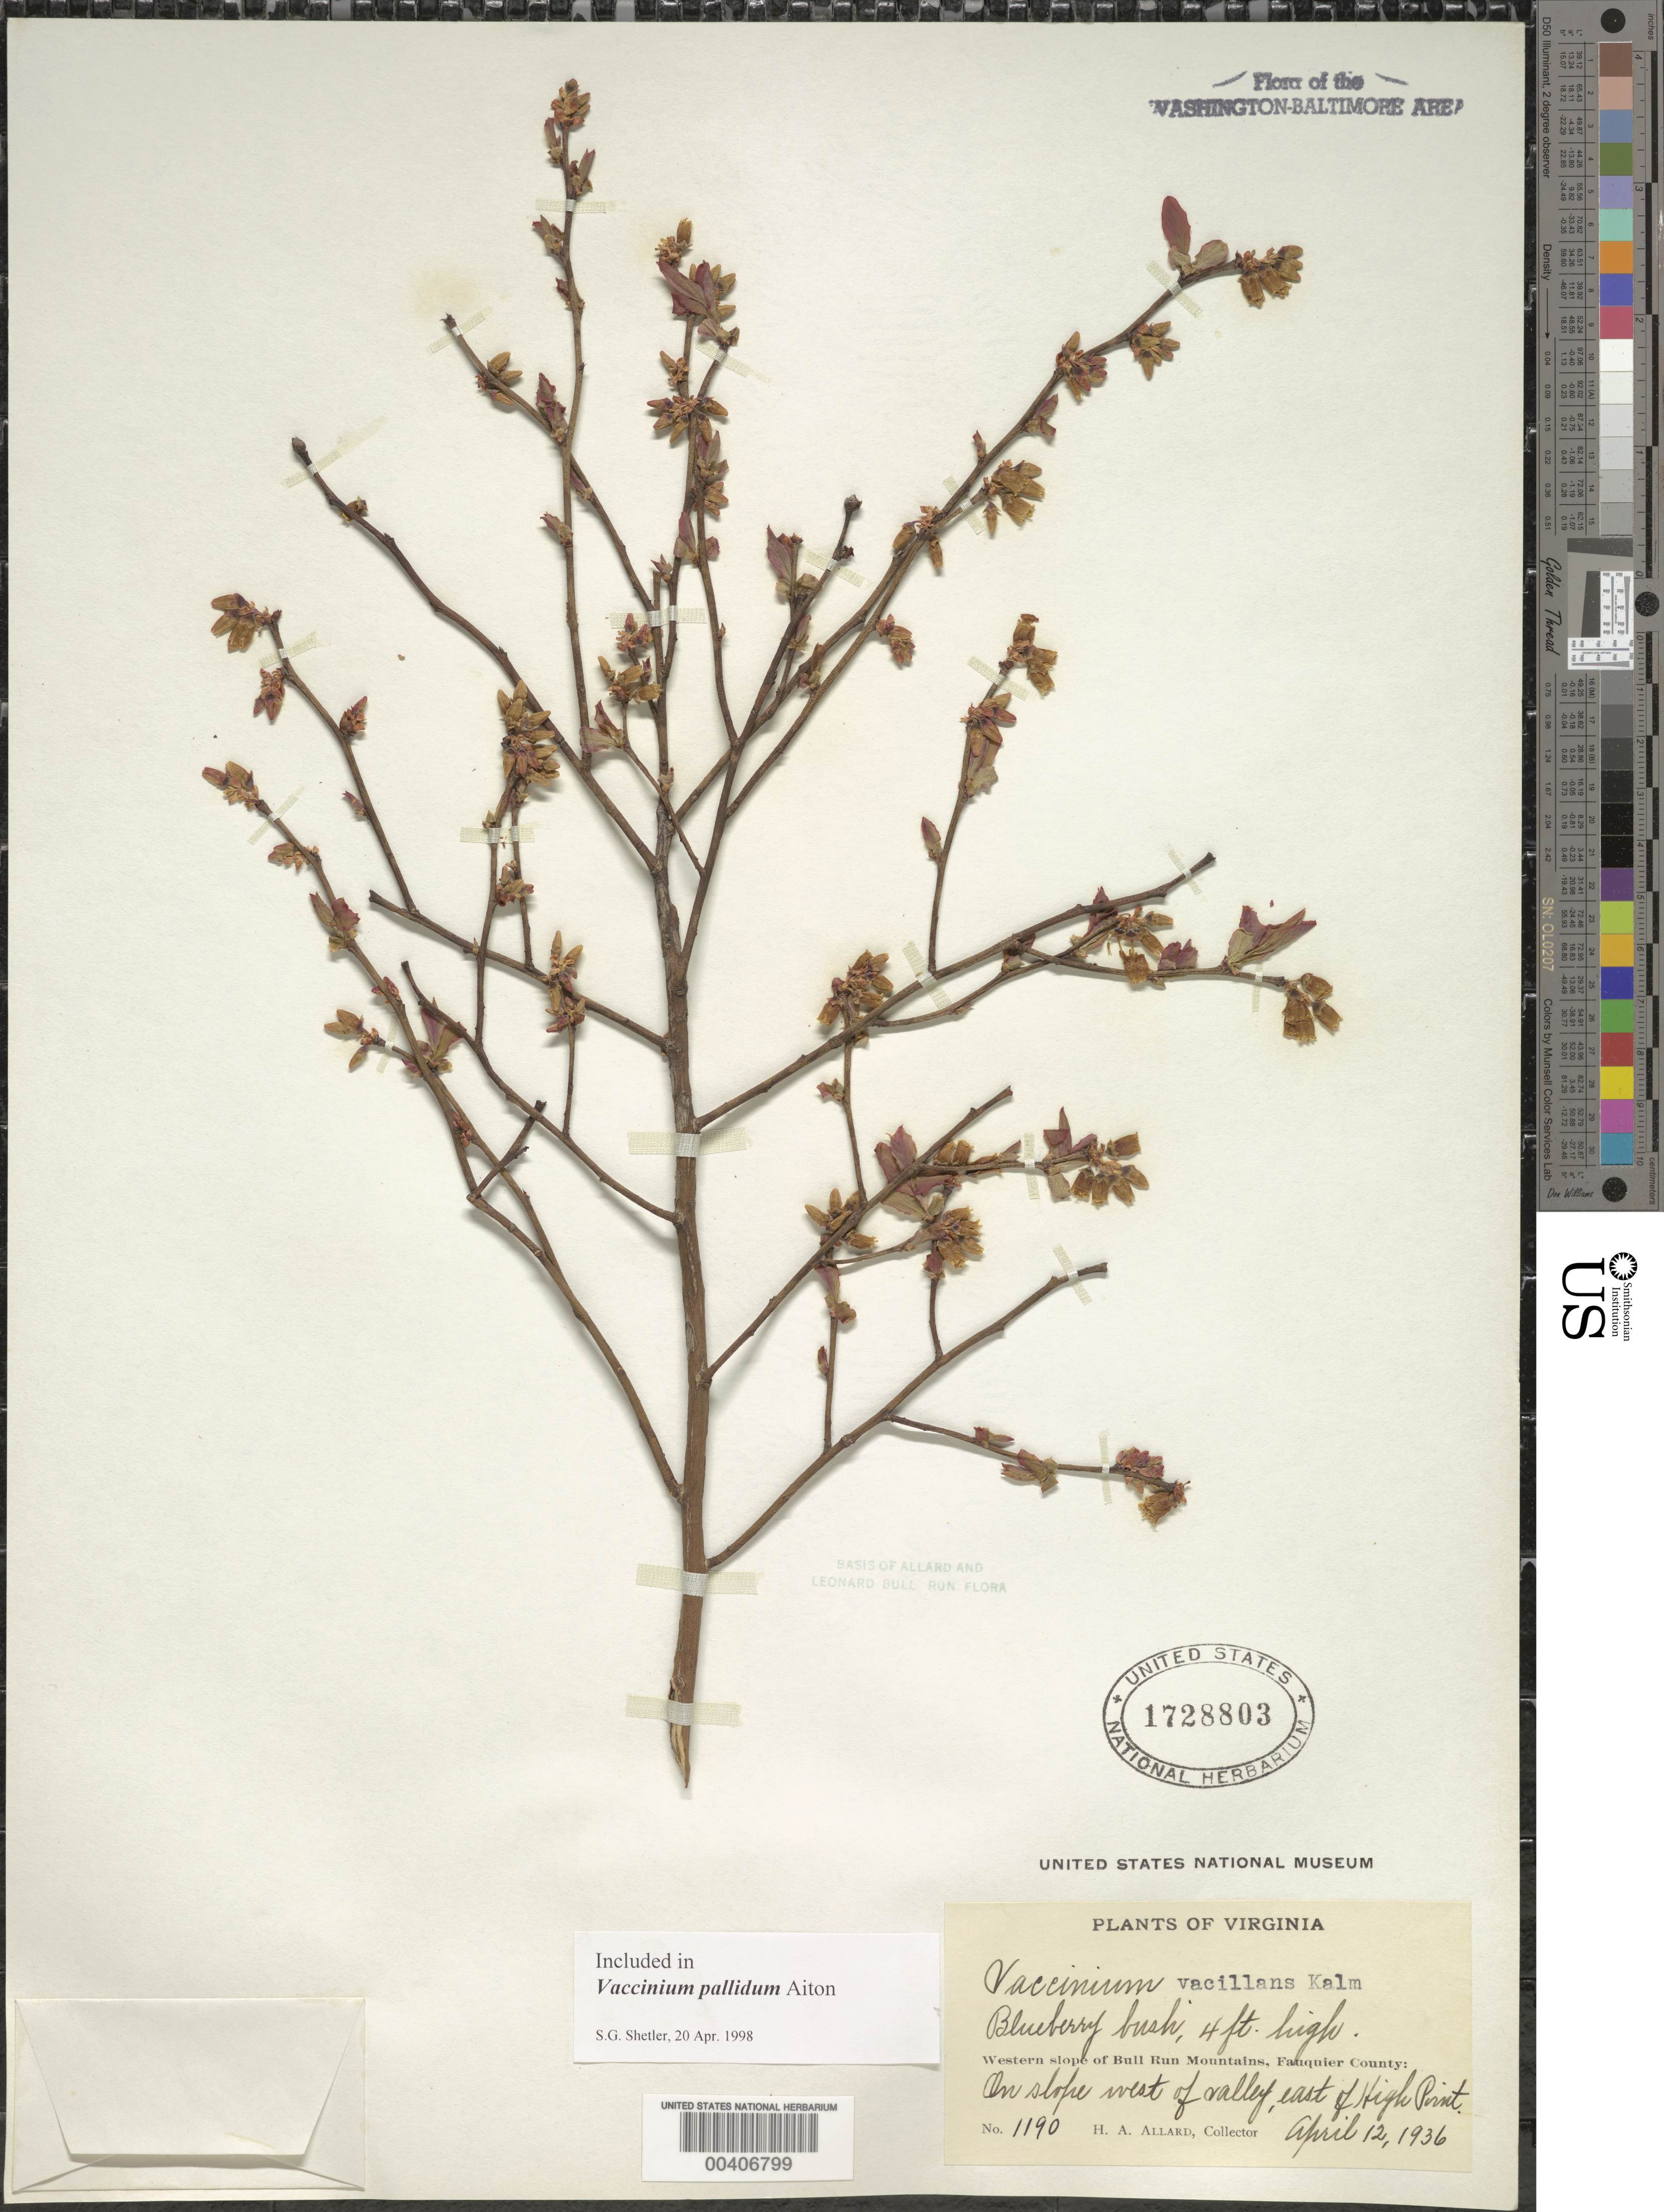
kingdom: Plantae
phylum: Tracheophyta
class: Magnoliopsida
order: Ericales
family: Ericaceae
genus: Vaccinium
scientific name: Vaccinium pallidum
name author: Aiton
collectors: H. A. Allard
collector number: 1190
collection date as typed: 12 Apr 1936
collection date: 1936-04-12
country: United States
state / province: Virginia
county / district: Fauquier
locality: East of High Point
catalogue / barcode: US 1728803